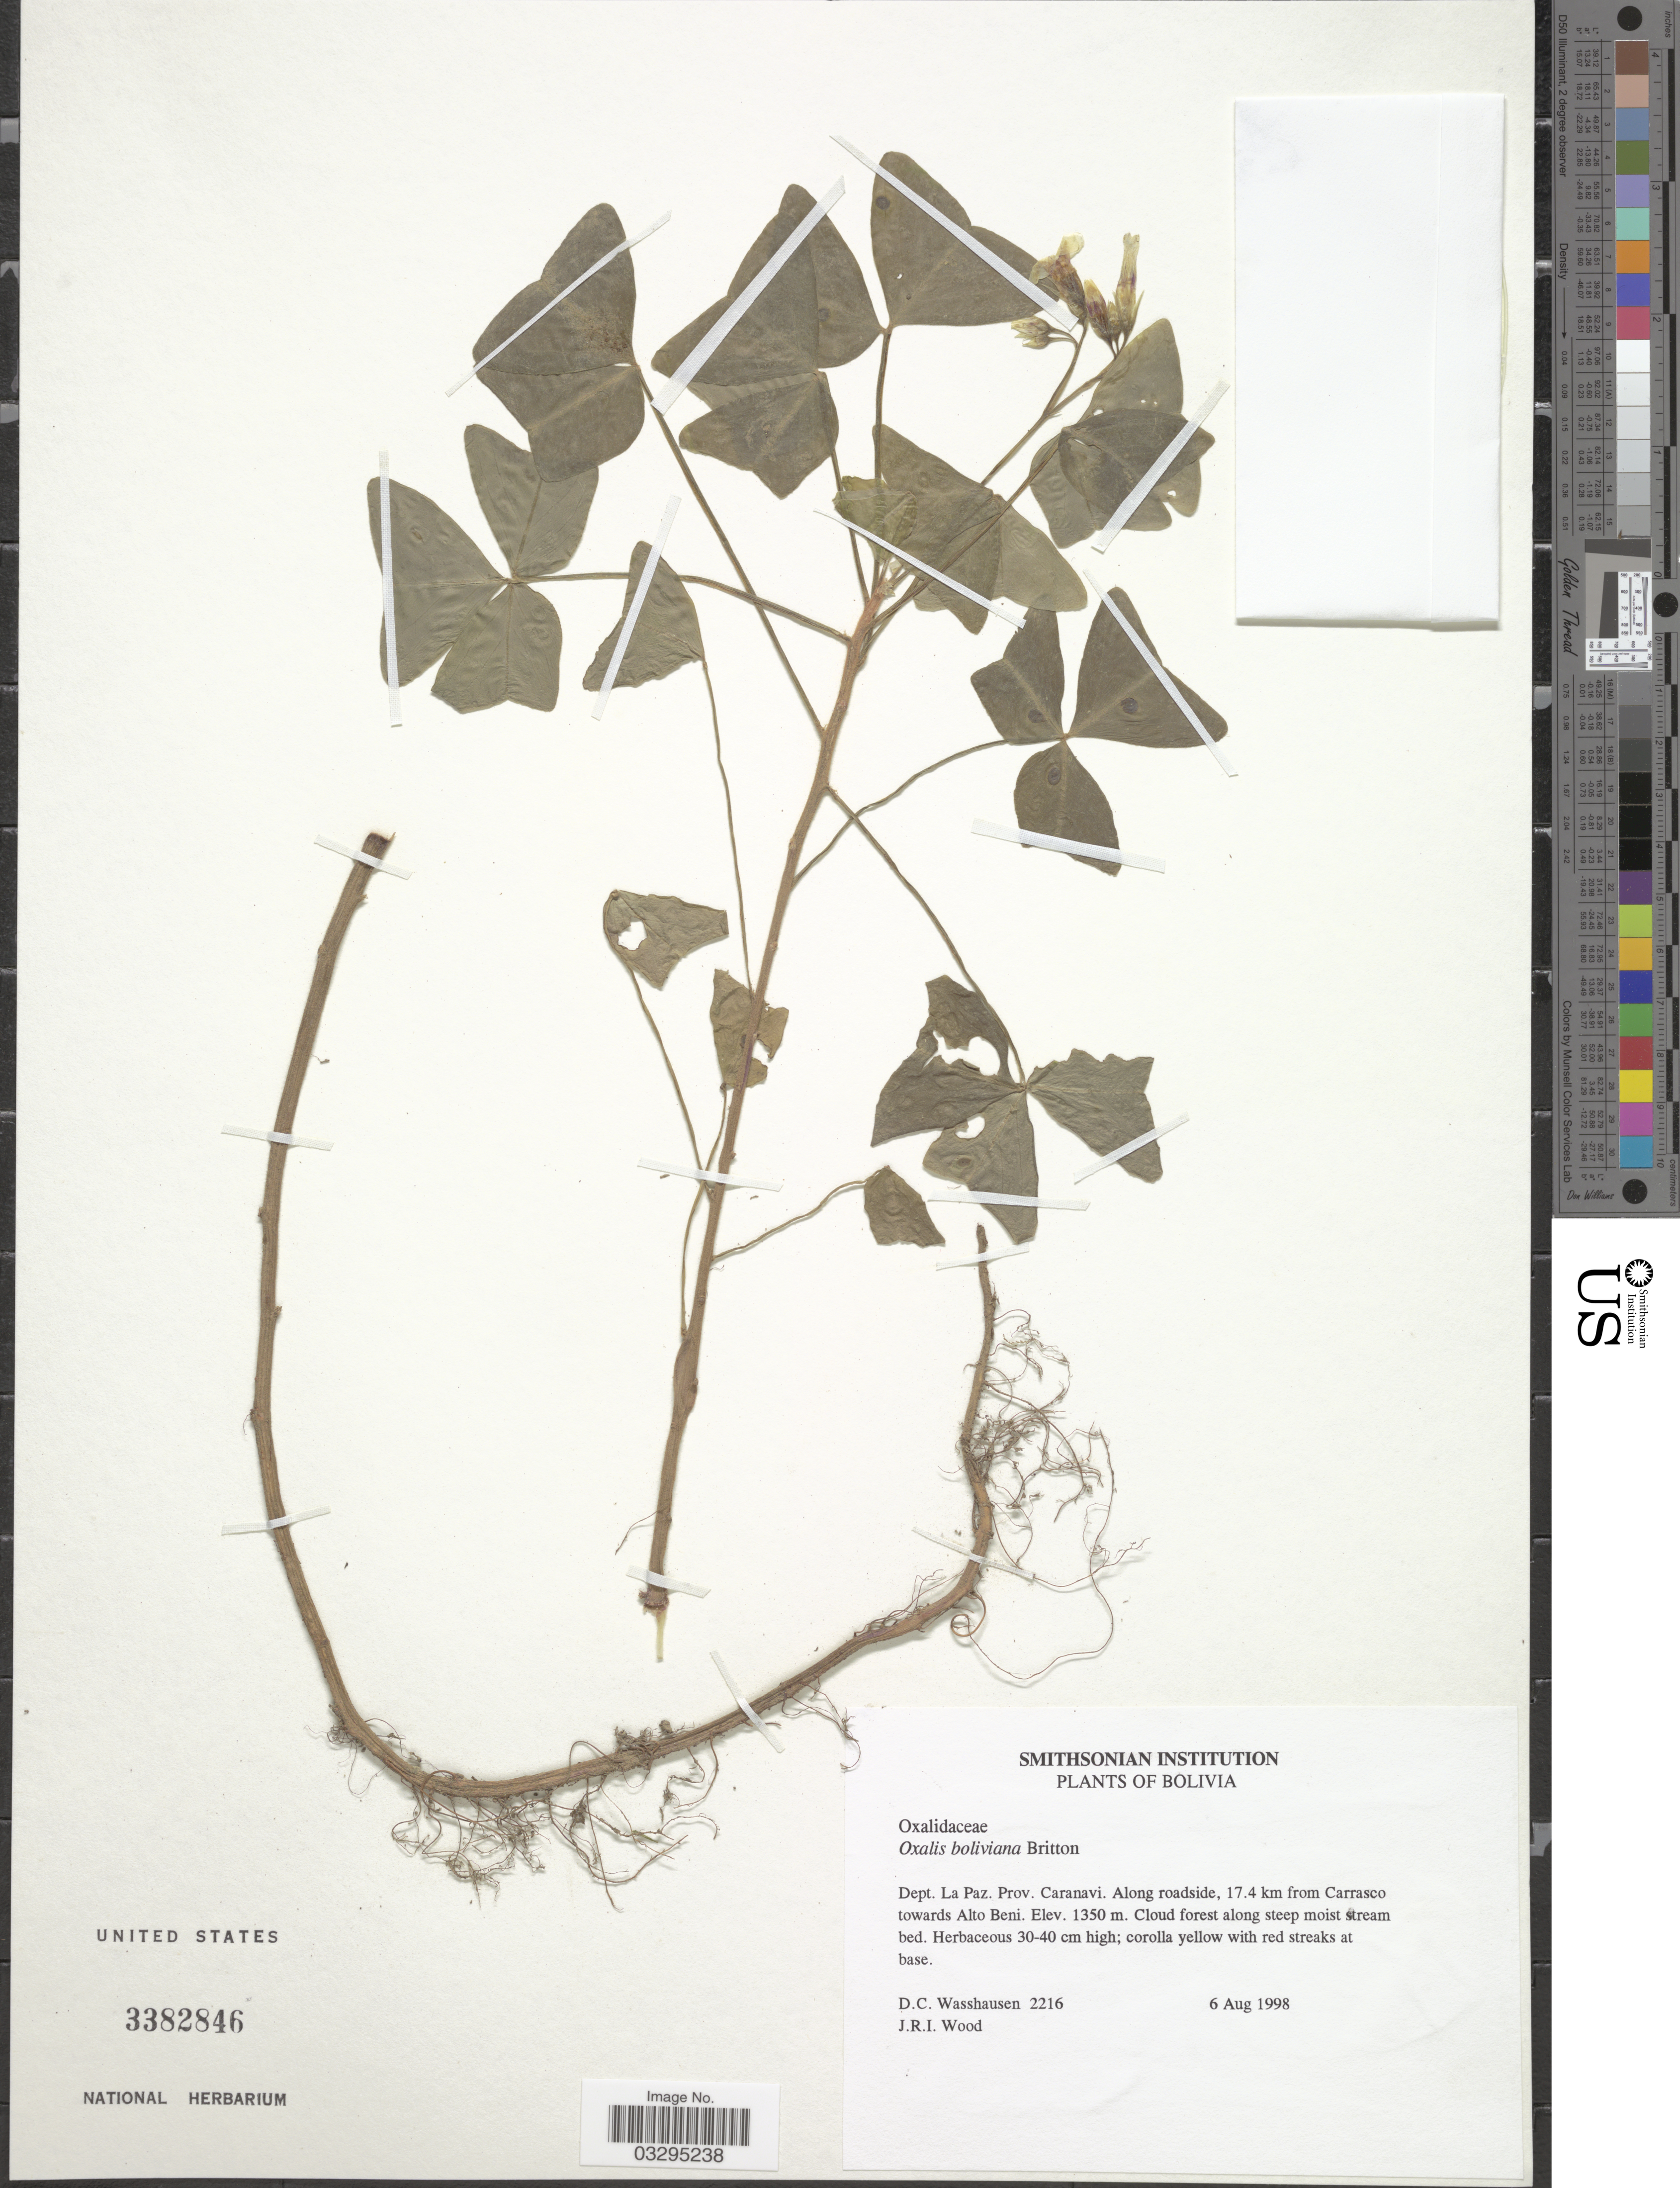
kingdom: Plantae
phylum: Tracheophyta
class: Magnoliopsida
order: Oxalidales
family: Oxalidaceae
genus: Oxalis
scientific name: Oxalis boliviana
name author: Britton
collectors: D. C. Wasshausen & J. R. I. Wood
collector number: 2216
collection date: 1998-08-06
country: Bolivia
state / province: La Paz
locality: Dept. La Paz. Prov. Caranavi. Along roadside, 17.4 km from Carrasco towards Alto Beni.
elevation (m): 1350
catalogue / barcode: US 3382846